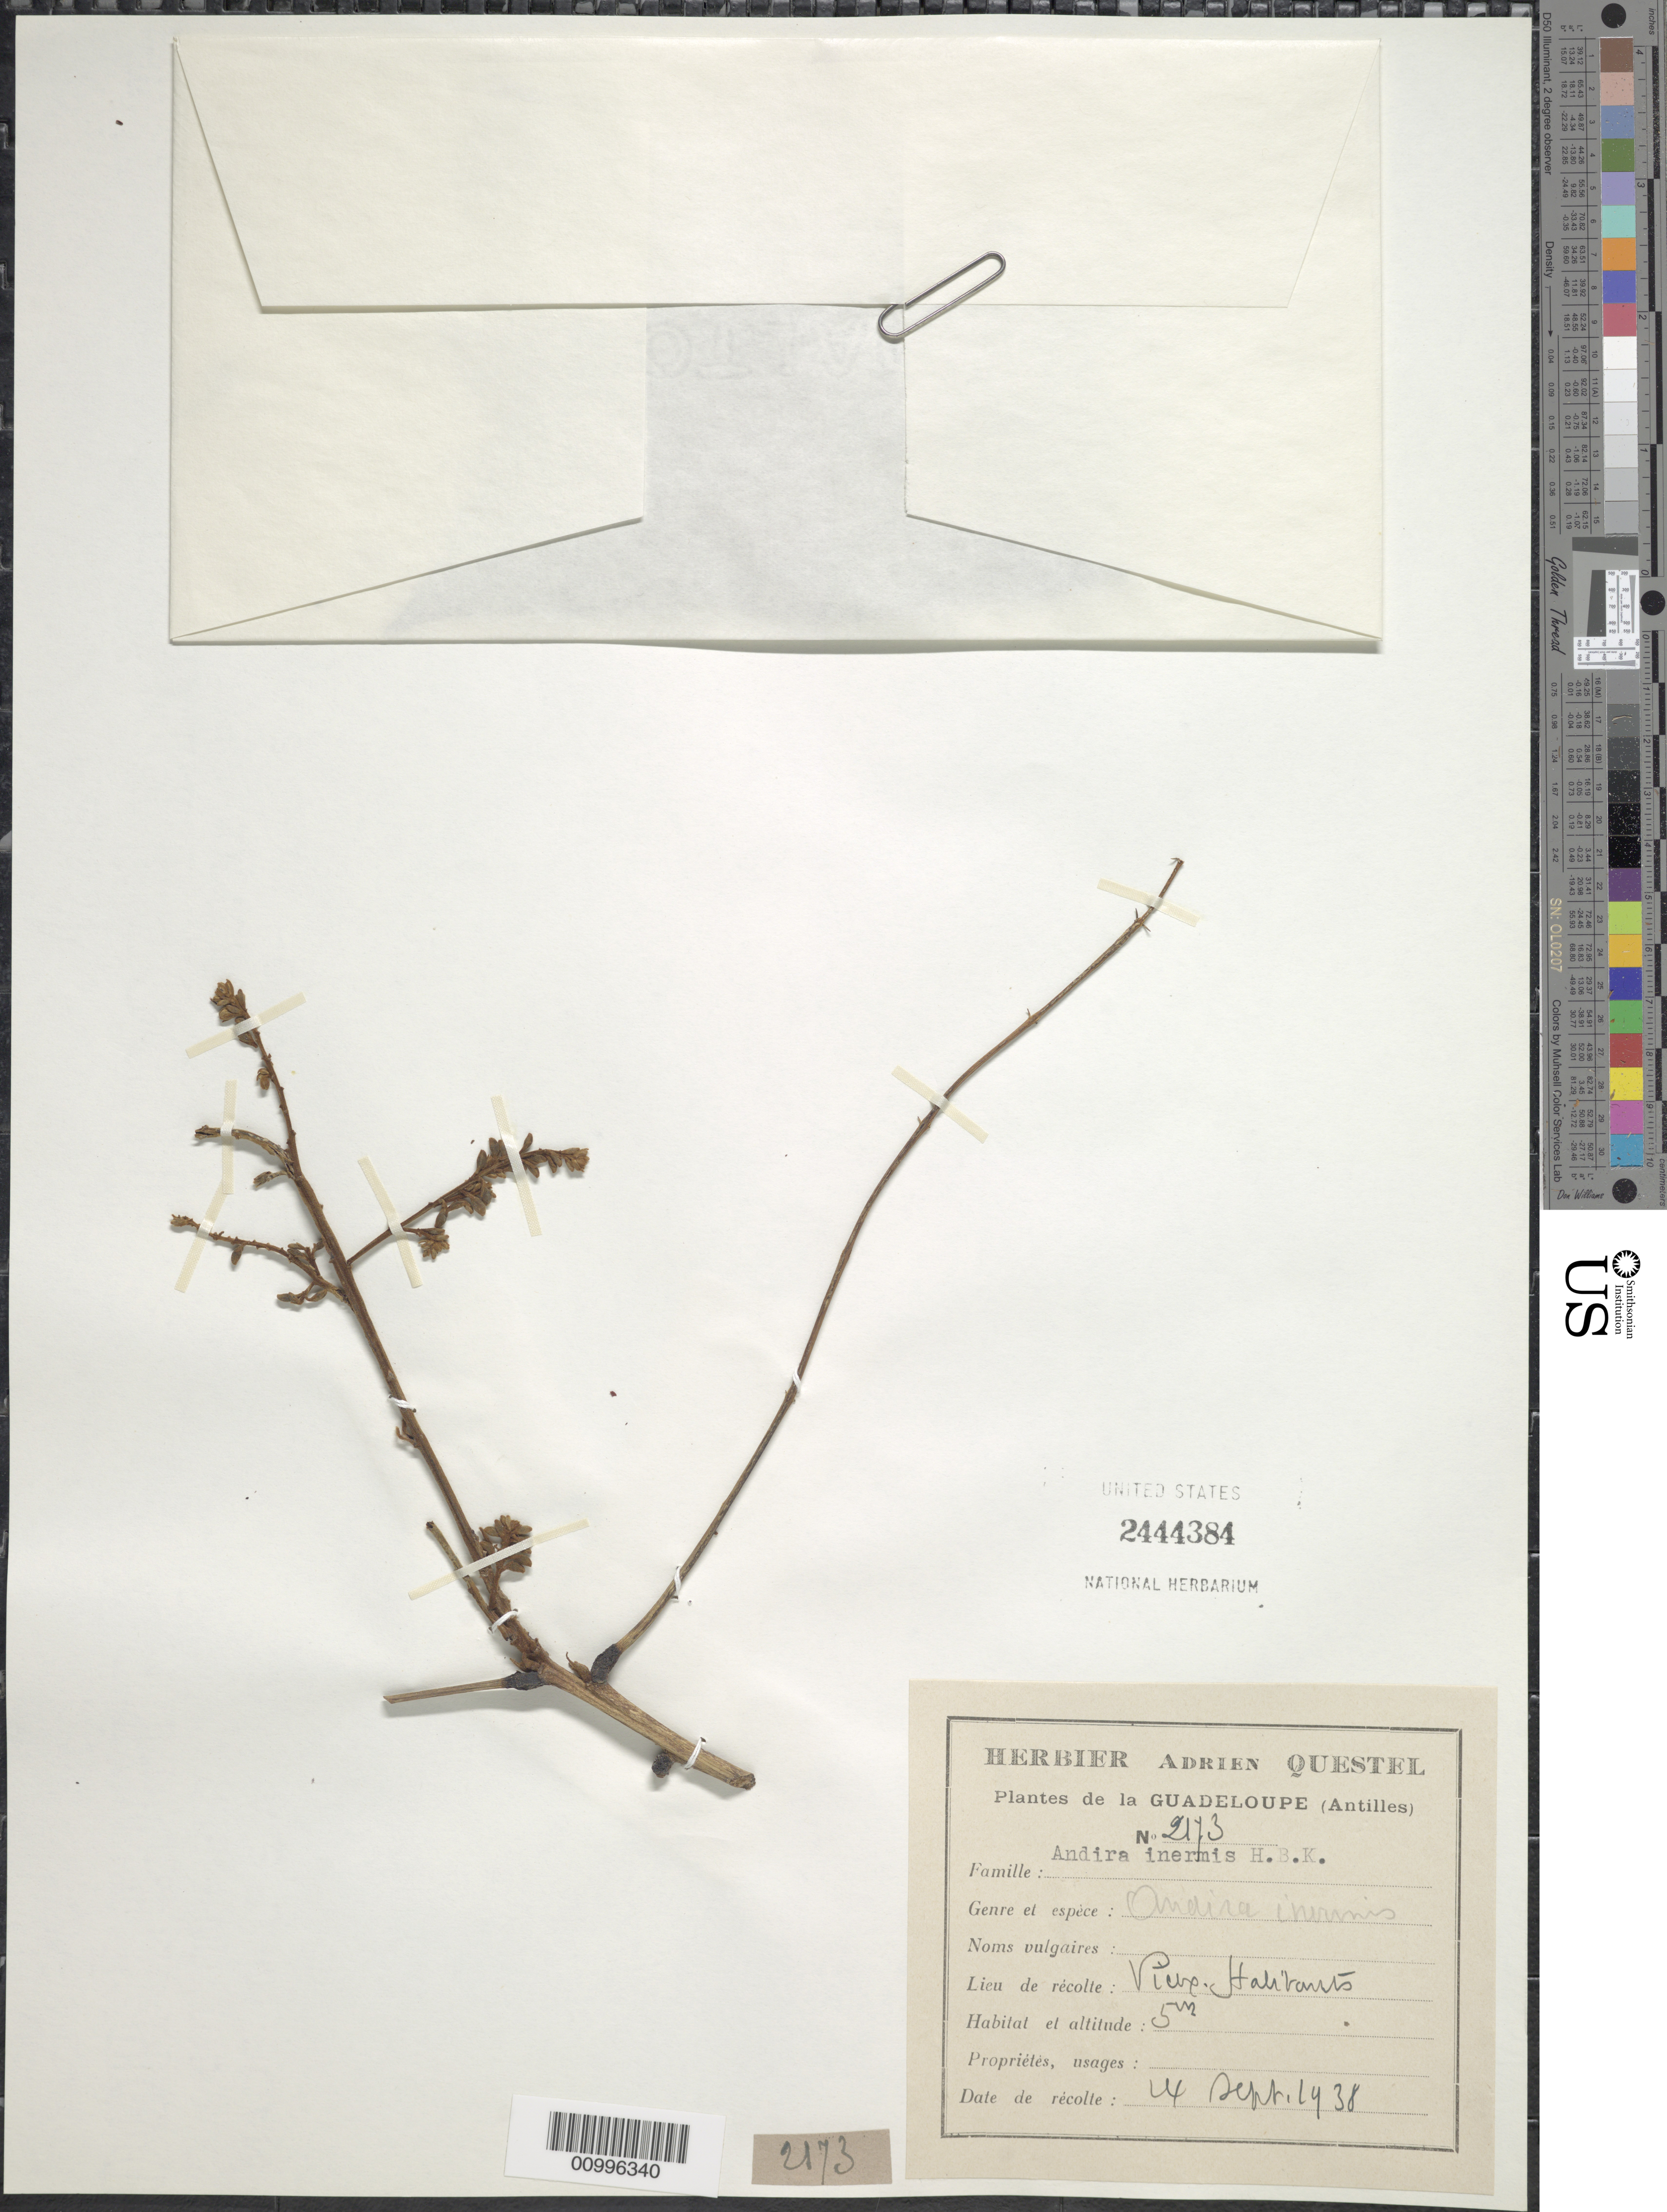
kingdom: Plantae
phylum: Tracheophyta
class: Magnoliopsida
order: Fabales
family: Fabaceae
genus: Andira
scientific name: Andira inermis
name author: (W. Wright) Kunth ex DC.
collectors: A. Questel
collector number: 2173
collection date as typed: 14 Sep 1938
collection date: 1938-09-14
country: Guadeloupe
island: Basse Terre [Guadeloupe]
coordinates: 0 N, 0 E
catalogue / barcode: US 2444384